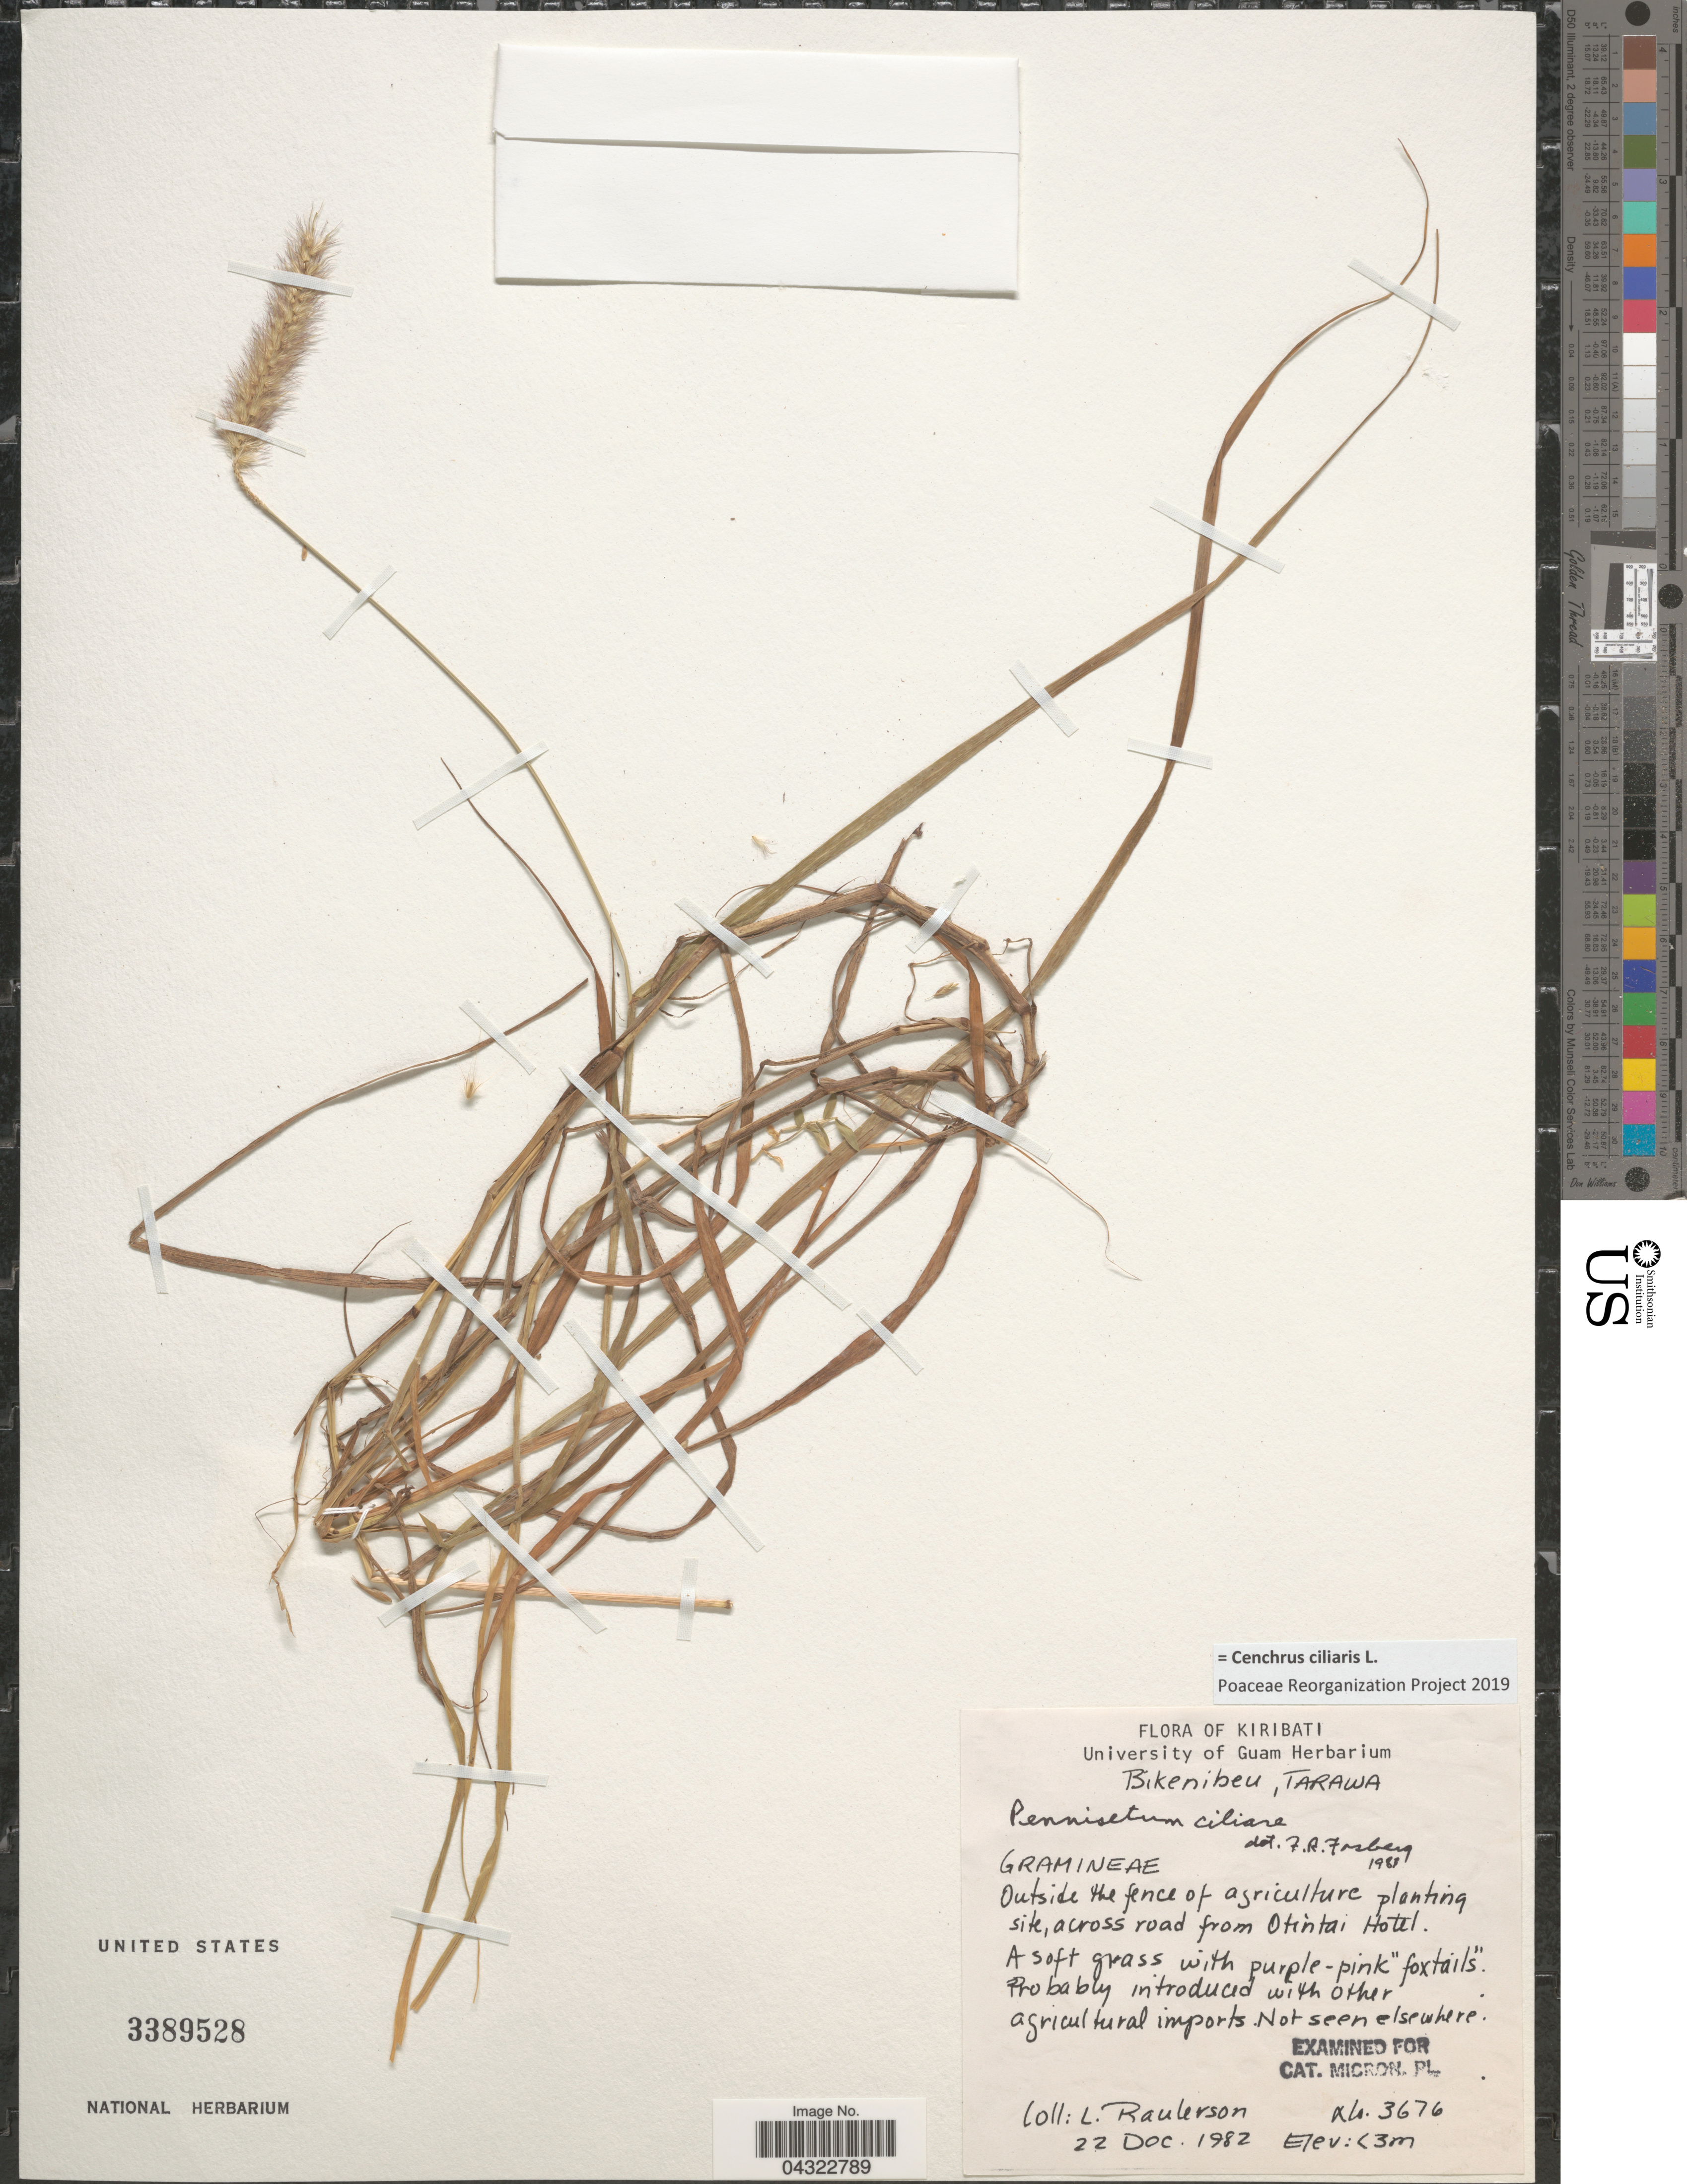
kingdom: Plantae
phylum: Tracheophyta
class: Liliopsida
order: Poales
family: Poaceae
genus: Cenchrus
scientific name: Cenchrus ciliaris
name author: L.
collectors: L. Raulerson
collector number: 3676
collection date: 1982-12-22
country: Kiribati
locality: Bikenibeu, Tarawa. Outside the fence of agriculture planting site, across road from Otintai Hotel.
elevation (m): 3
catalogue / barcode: US 3389528